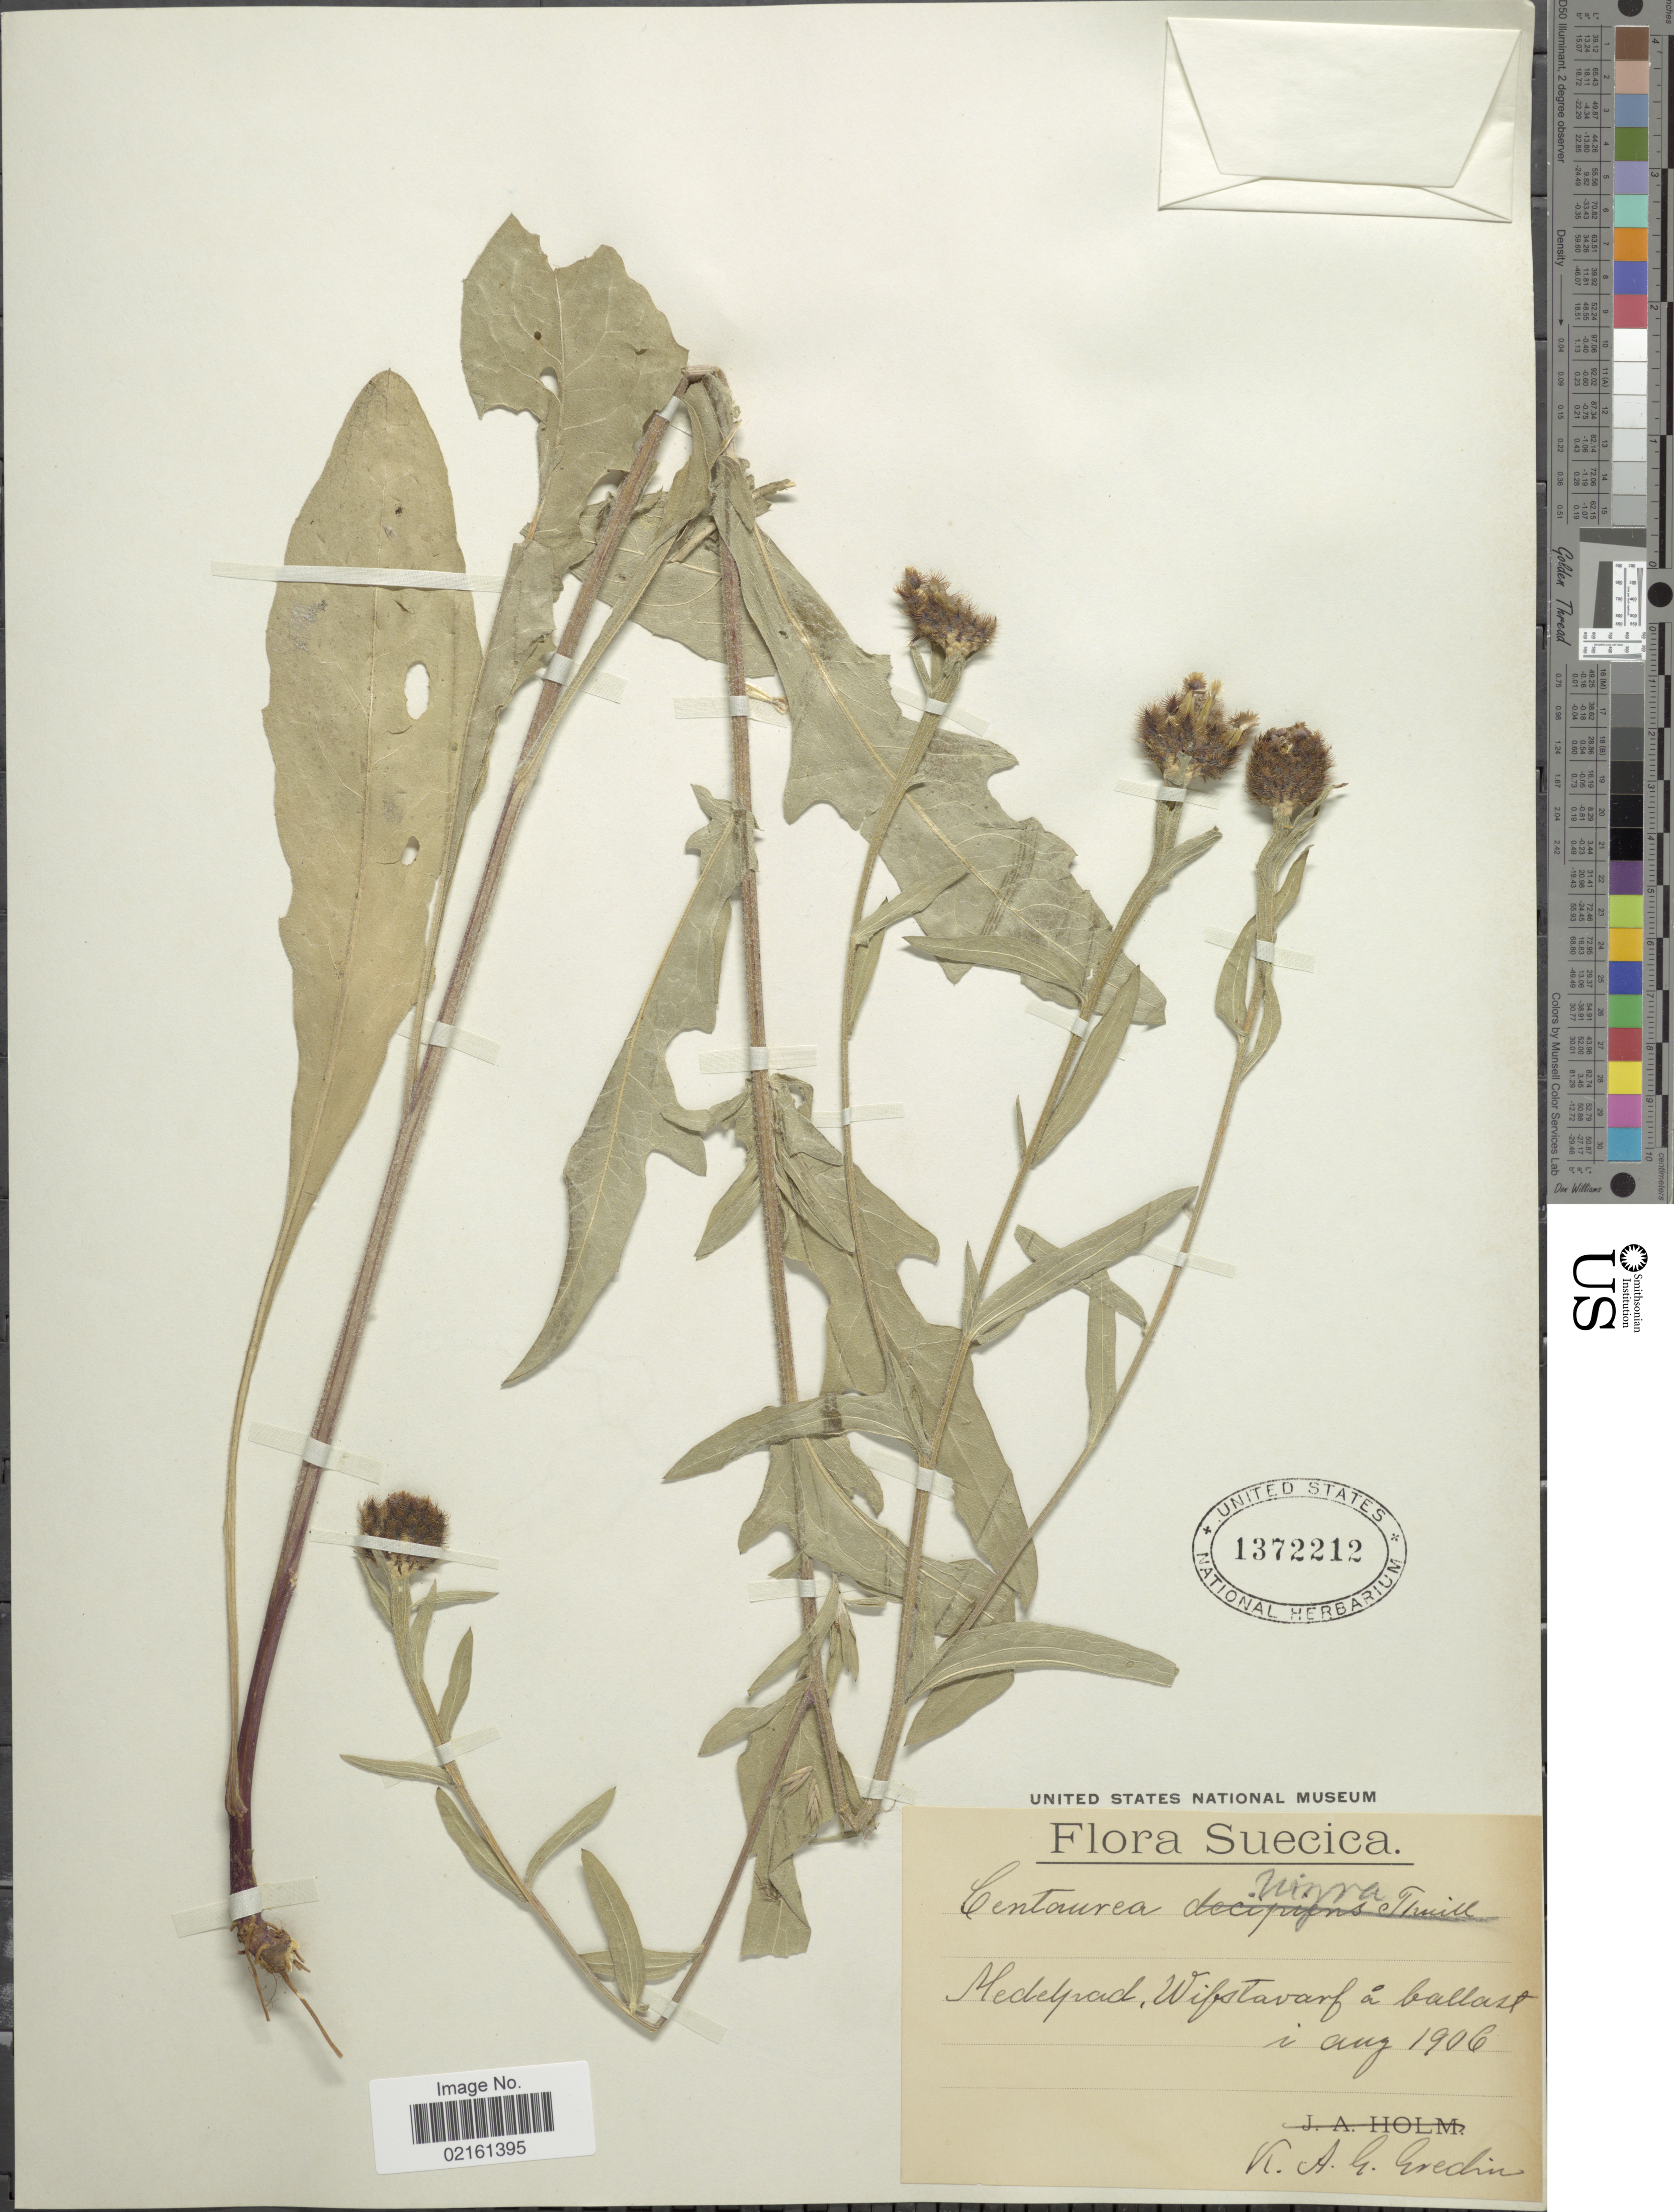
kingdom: Plantae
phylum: Tracheophyta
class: Magnoliopsida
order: Asterales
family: Asteraceae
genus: Centaurea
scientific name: Centaurea nigra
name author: L.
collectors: K. Gredin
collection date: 1906-08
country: Sweden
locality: Suecica, Melelpad, Wifstavarf a ballast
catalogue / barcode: US 1372212